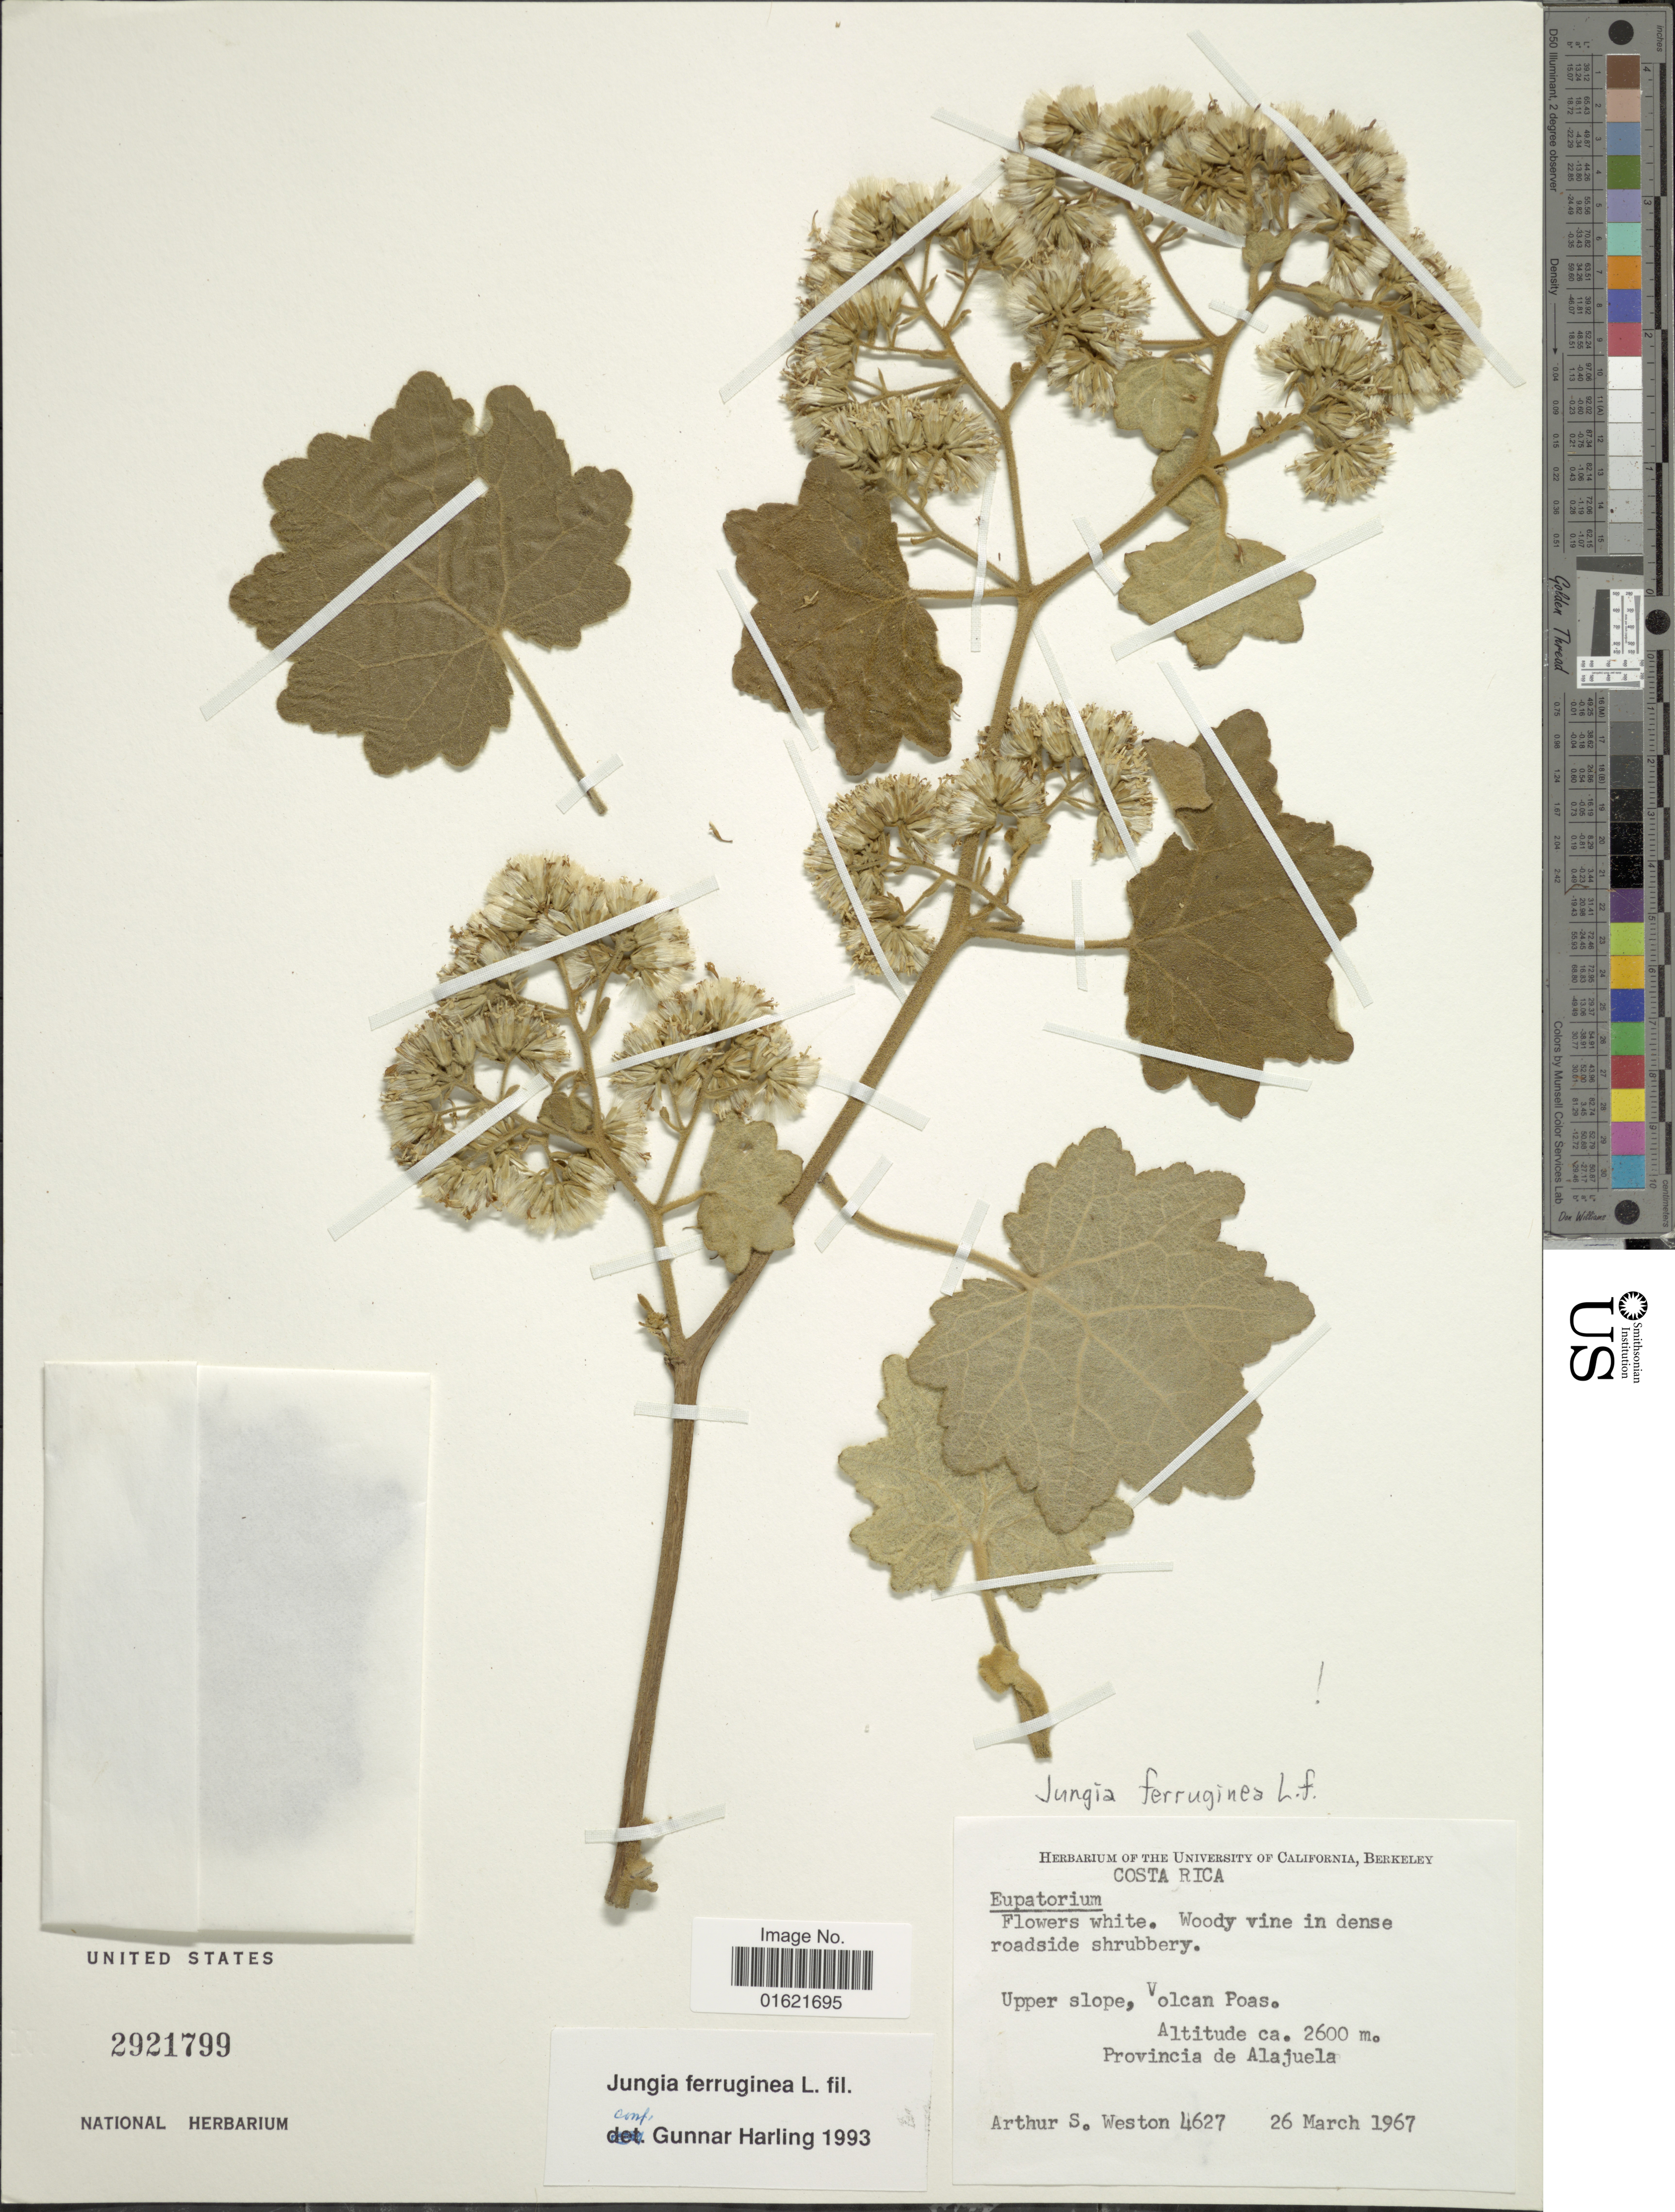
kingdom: Plantae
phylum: Tracheophyta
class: Magnoliopsida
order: Asterales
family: Asteraceae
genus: Jungia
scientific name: Jungia ferruginea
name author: L. f.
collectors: A. Weston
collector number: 4627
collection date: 1967-03-26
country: Costa Rica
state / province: Alajuela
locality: Upper slope, Volcan Poas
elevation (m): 2600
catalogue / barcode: US 2921799